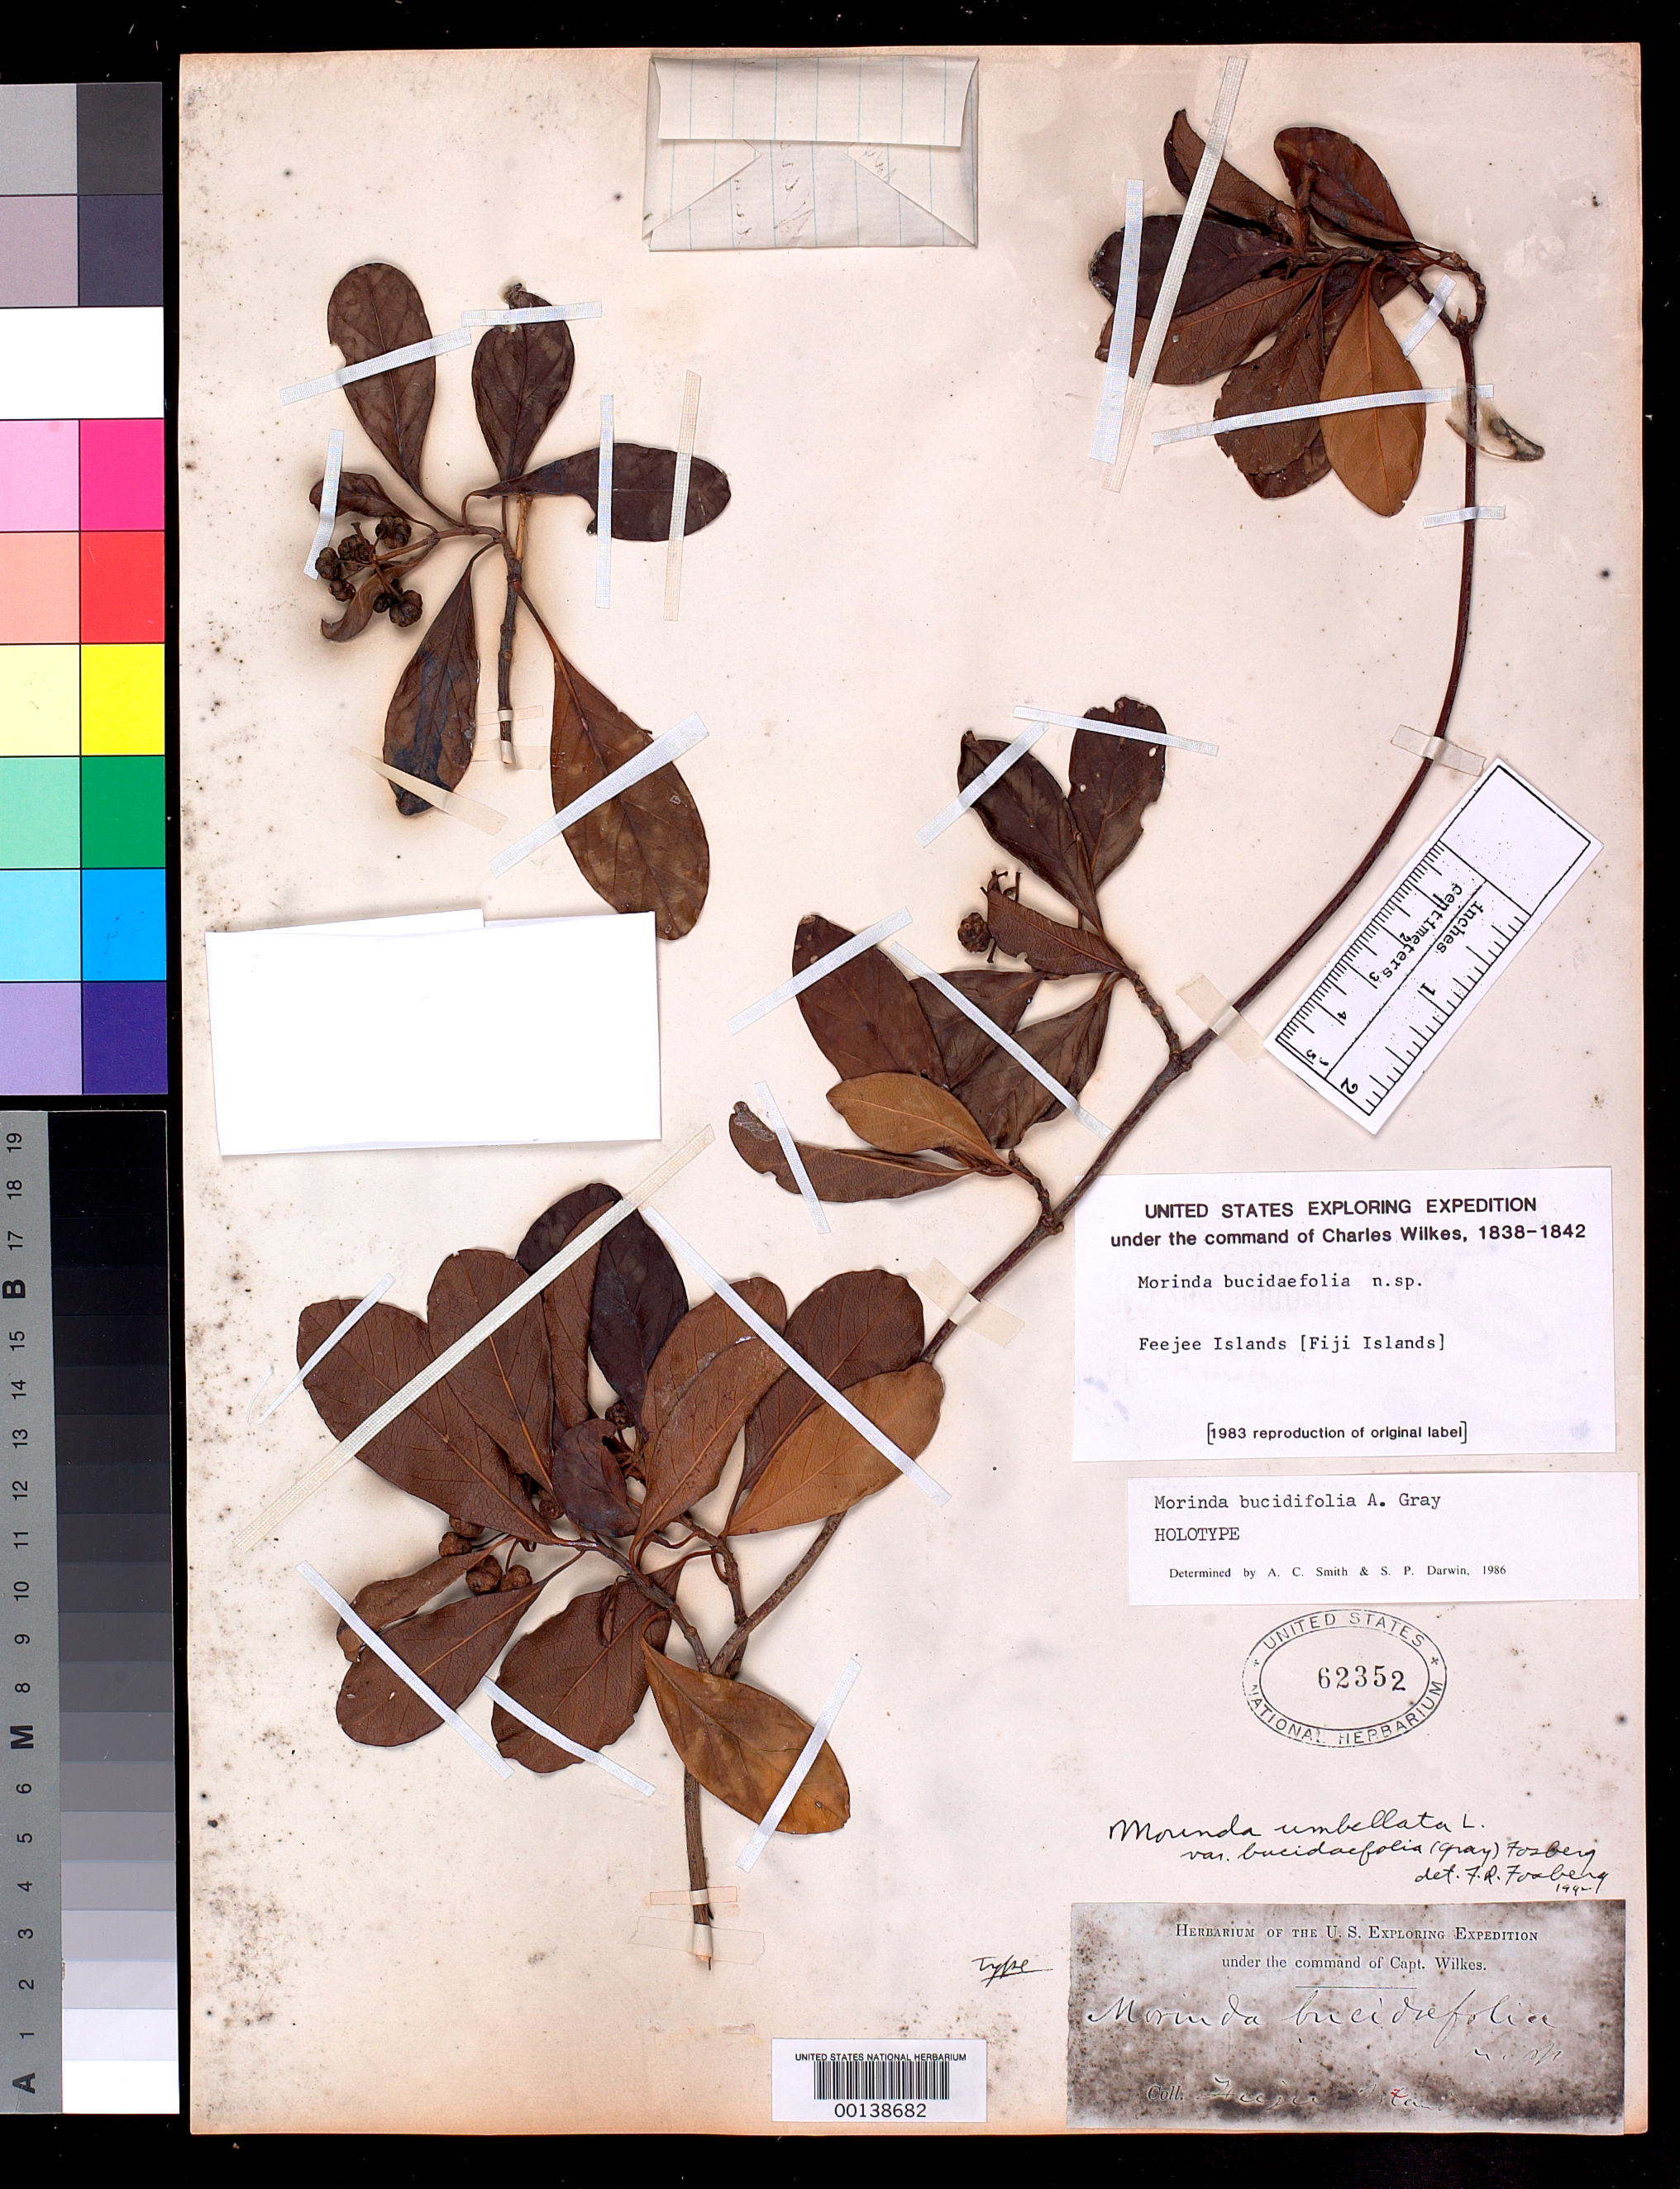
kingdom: Plantae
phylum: Tracheophyta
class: Magnoliopsida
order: Gentianales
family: Rubiaceae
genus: Morinda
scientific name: Morinda bucidaefolia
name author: A. Gray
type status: Holotype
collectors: Wilkes Explor. Exped.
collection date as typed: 1838 to -- --- 1842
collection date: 1838/1842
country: Fiji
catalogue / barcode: US 62352